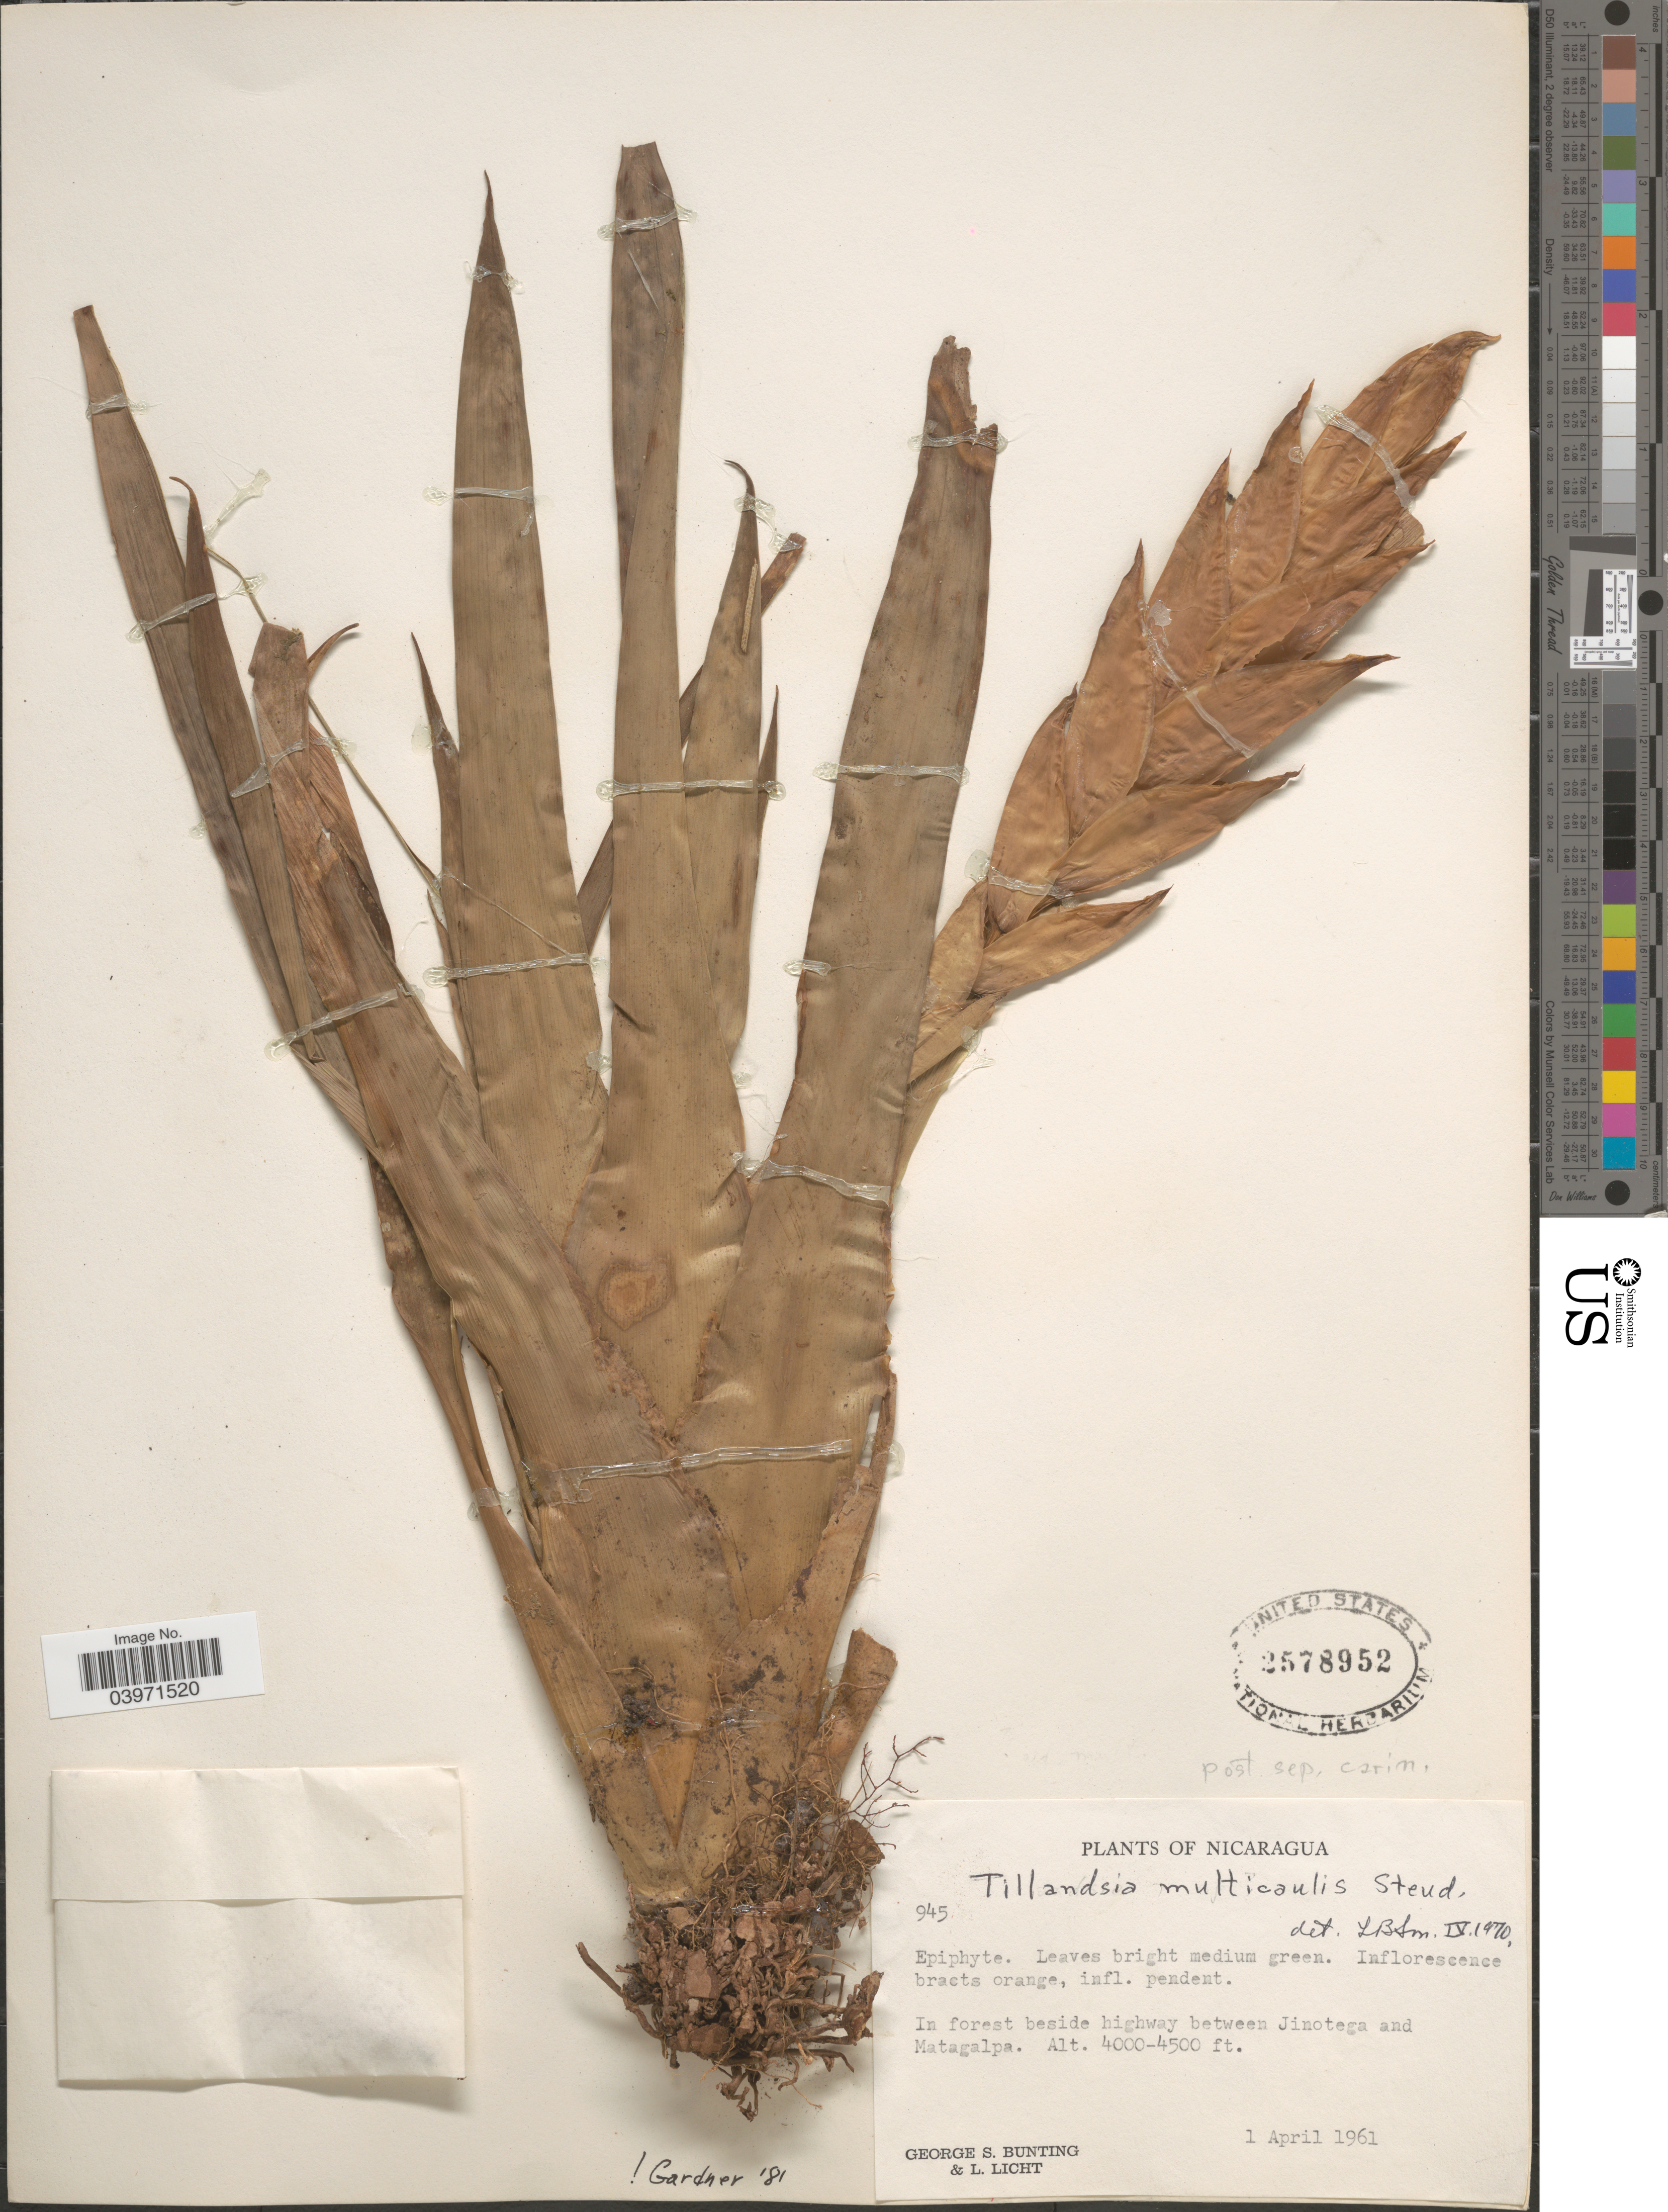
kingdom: Plantae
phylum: Tracheophyta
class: Liliopsida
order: Poales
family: Bromeliaceae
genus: Tillandsia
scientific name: Tillandsia multicaulis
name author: Steud.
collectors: G. S. Bunting & L. Licht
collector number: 945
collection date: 1961-04-01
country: Nicaragua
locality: In forest beside highway between Jinotega and Matagalpa.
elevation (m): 1219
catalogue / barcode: US 2578952